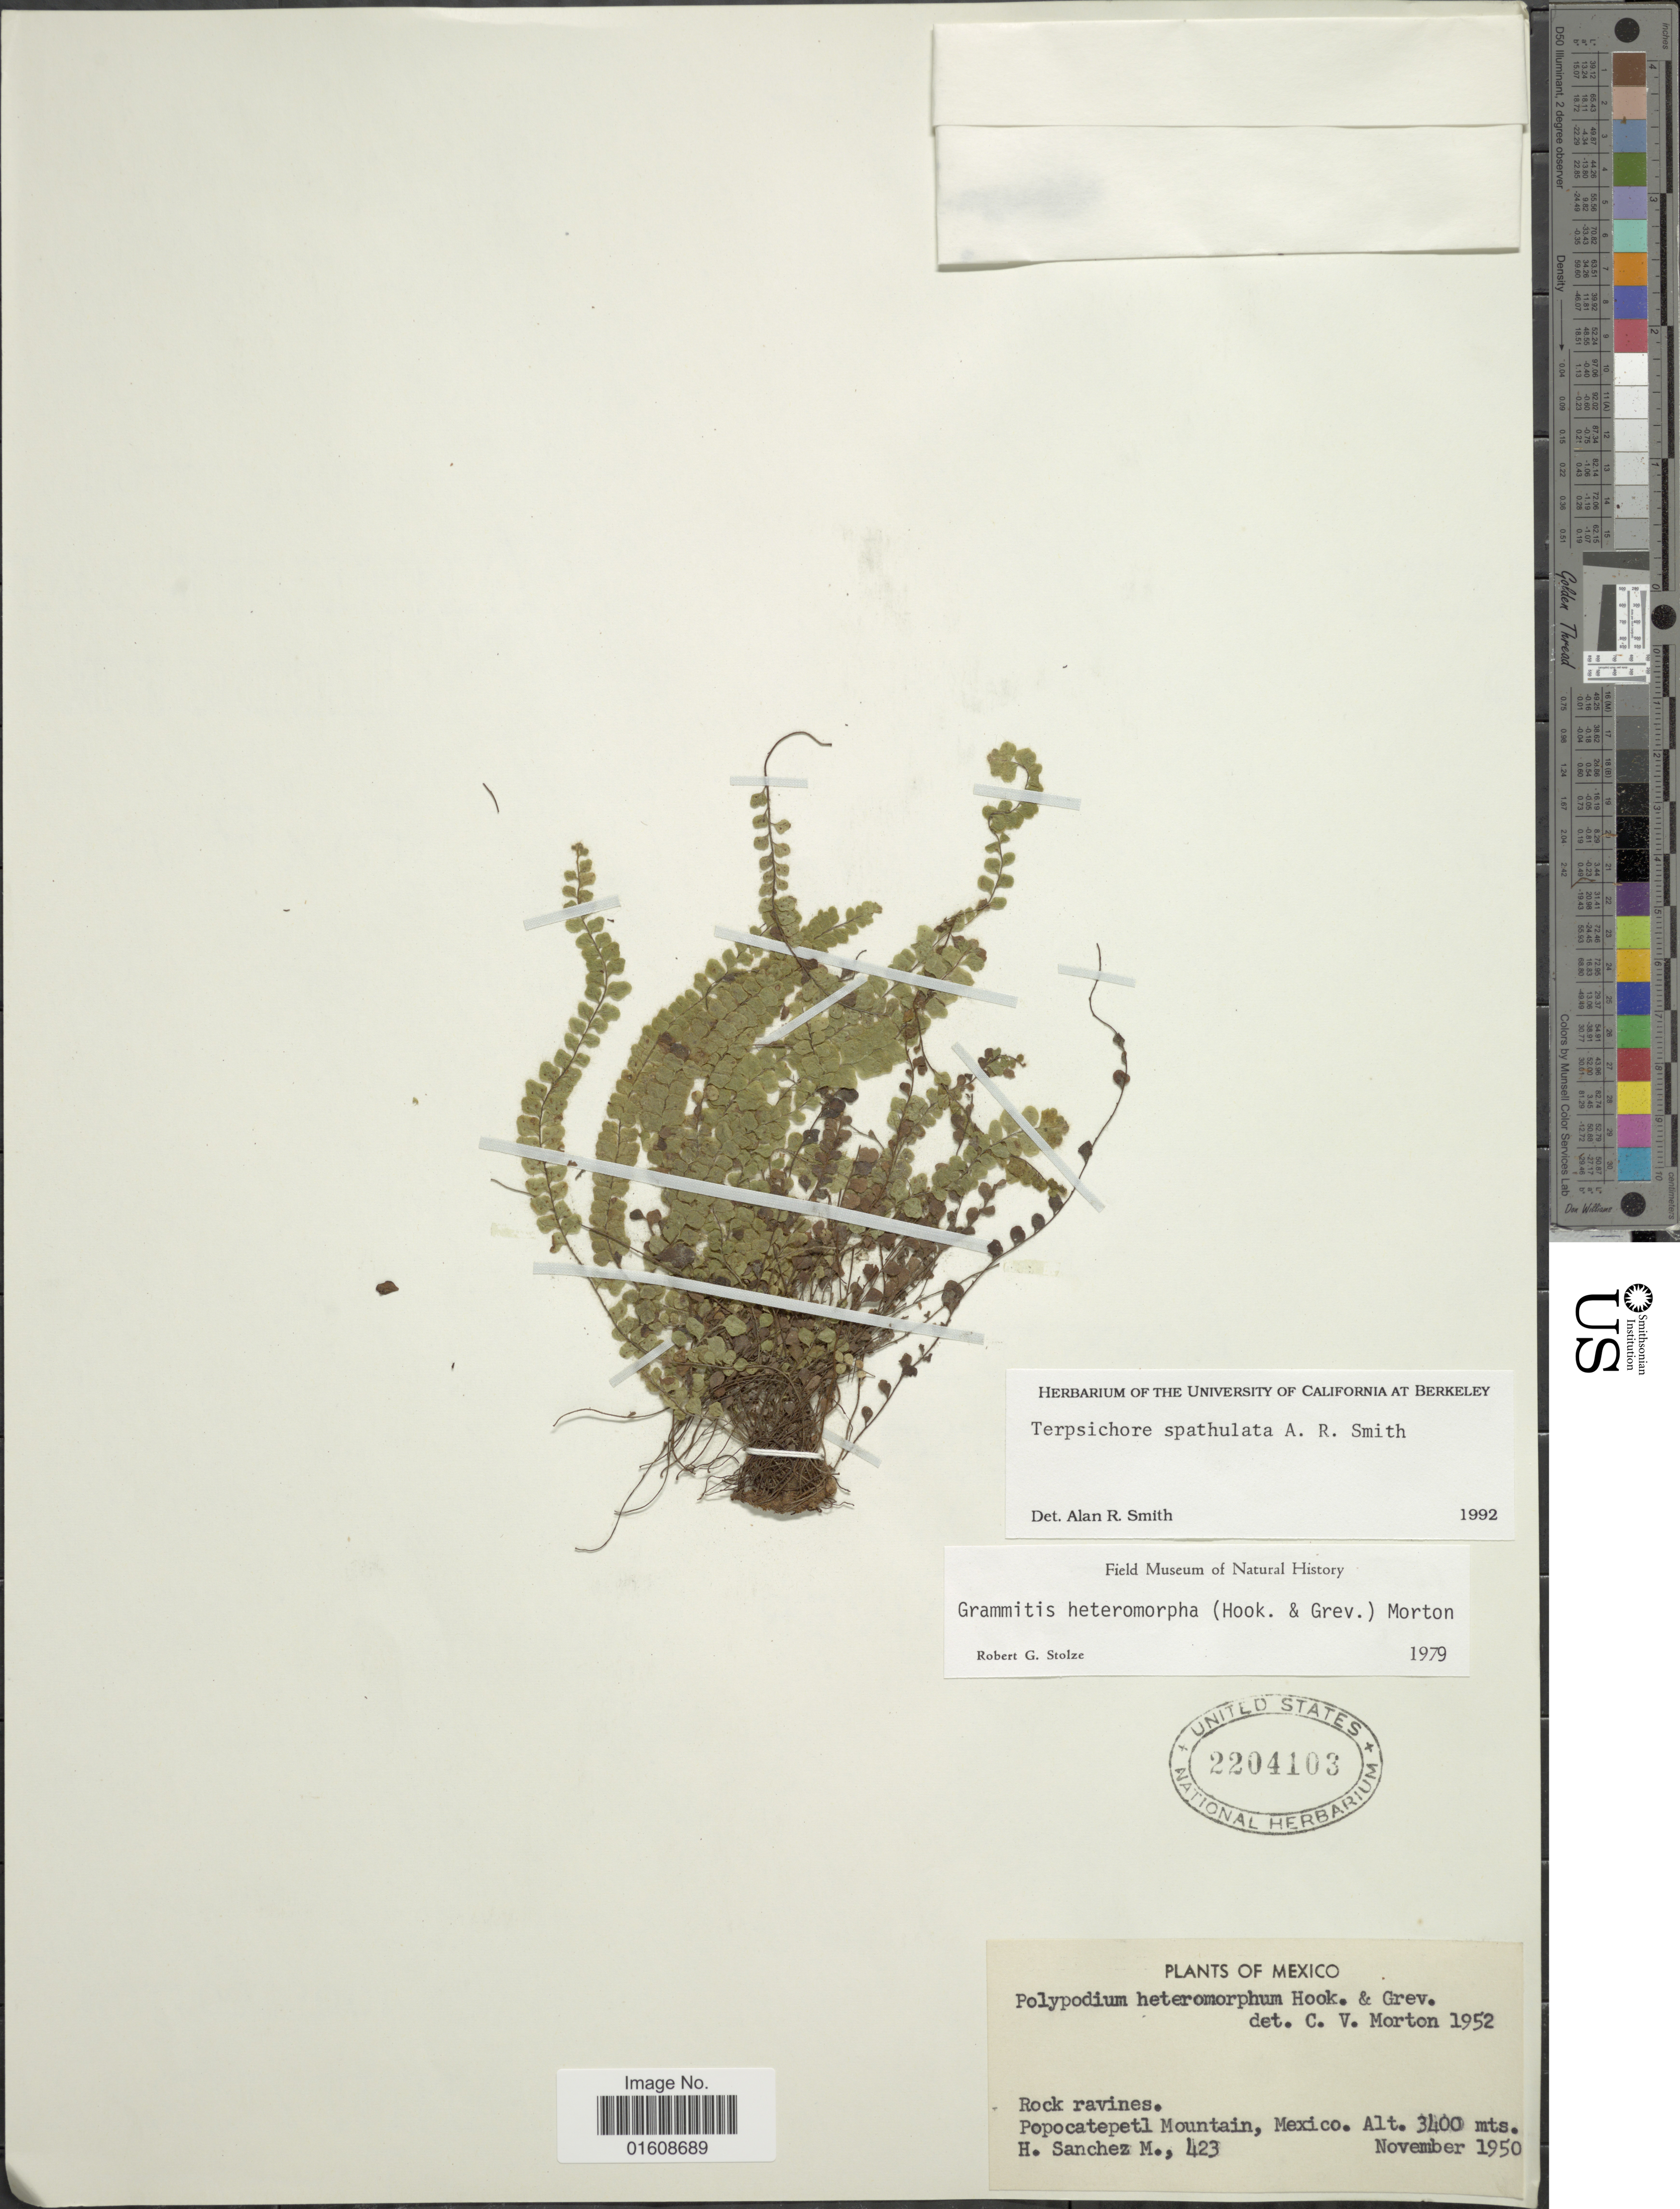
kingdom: Plantae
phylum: Tracheophyta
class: Polypodiopsida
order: Polypodiales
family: Polypodiaceae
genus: Alansmia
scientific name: Alansmia spathulata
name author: (A.R. Sm.) Moguel & M. Kessler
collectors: H. Sánchez-Mejorada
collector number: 423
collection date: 1950-11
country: Mexico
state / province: México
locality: Rock ravines. Popcatepetl Mountain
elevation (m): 3400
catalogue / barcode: US 2204103